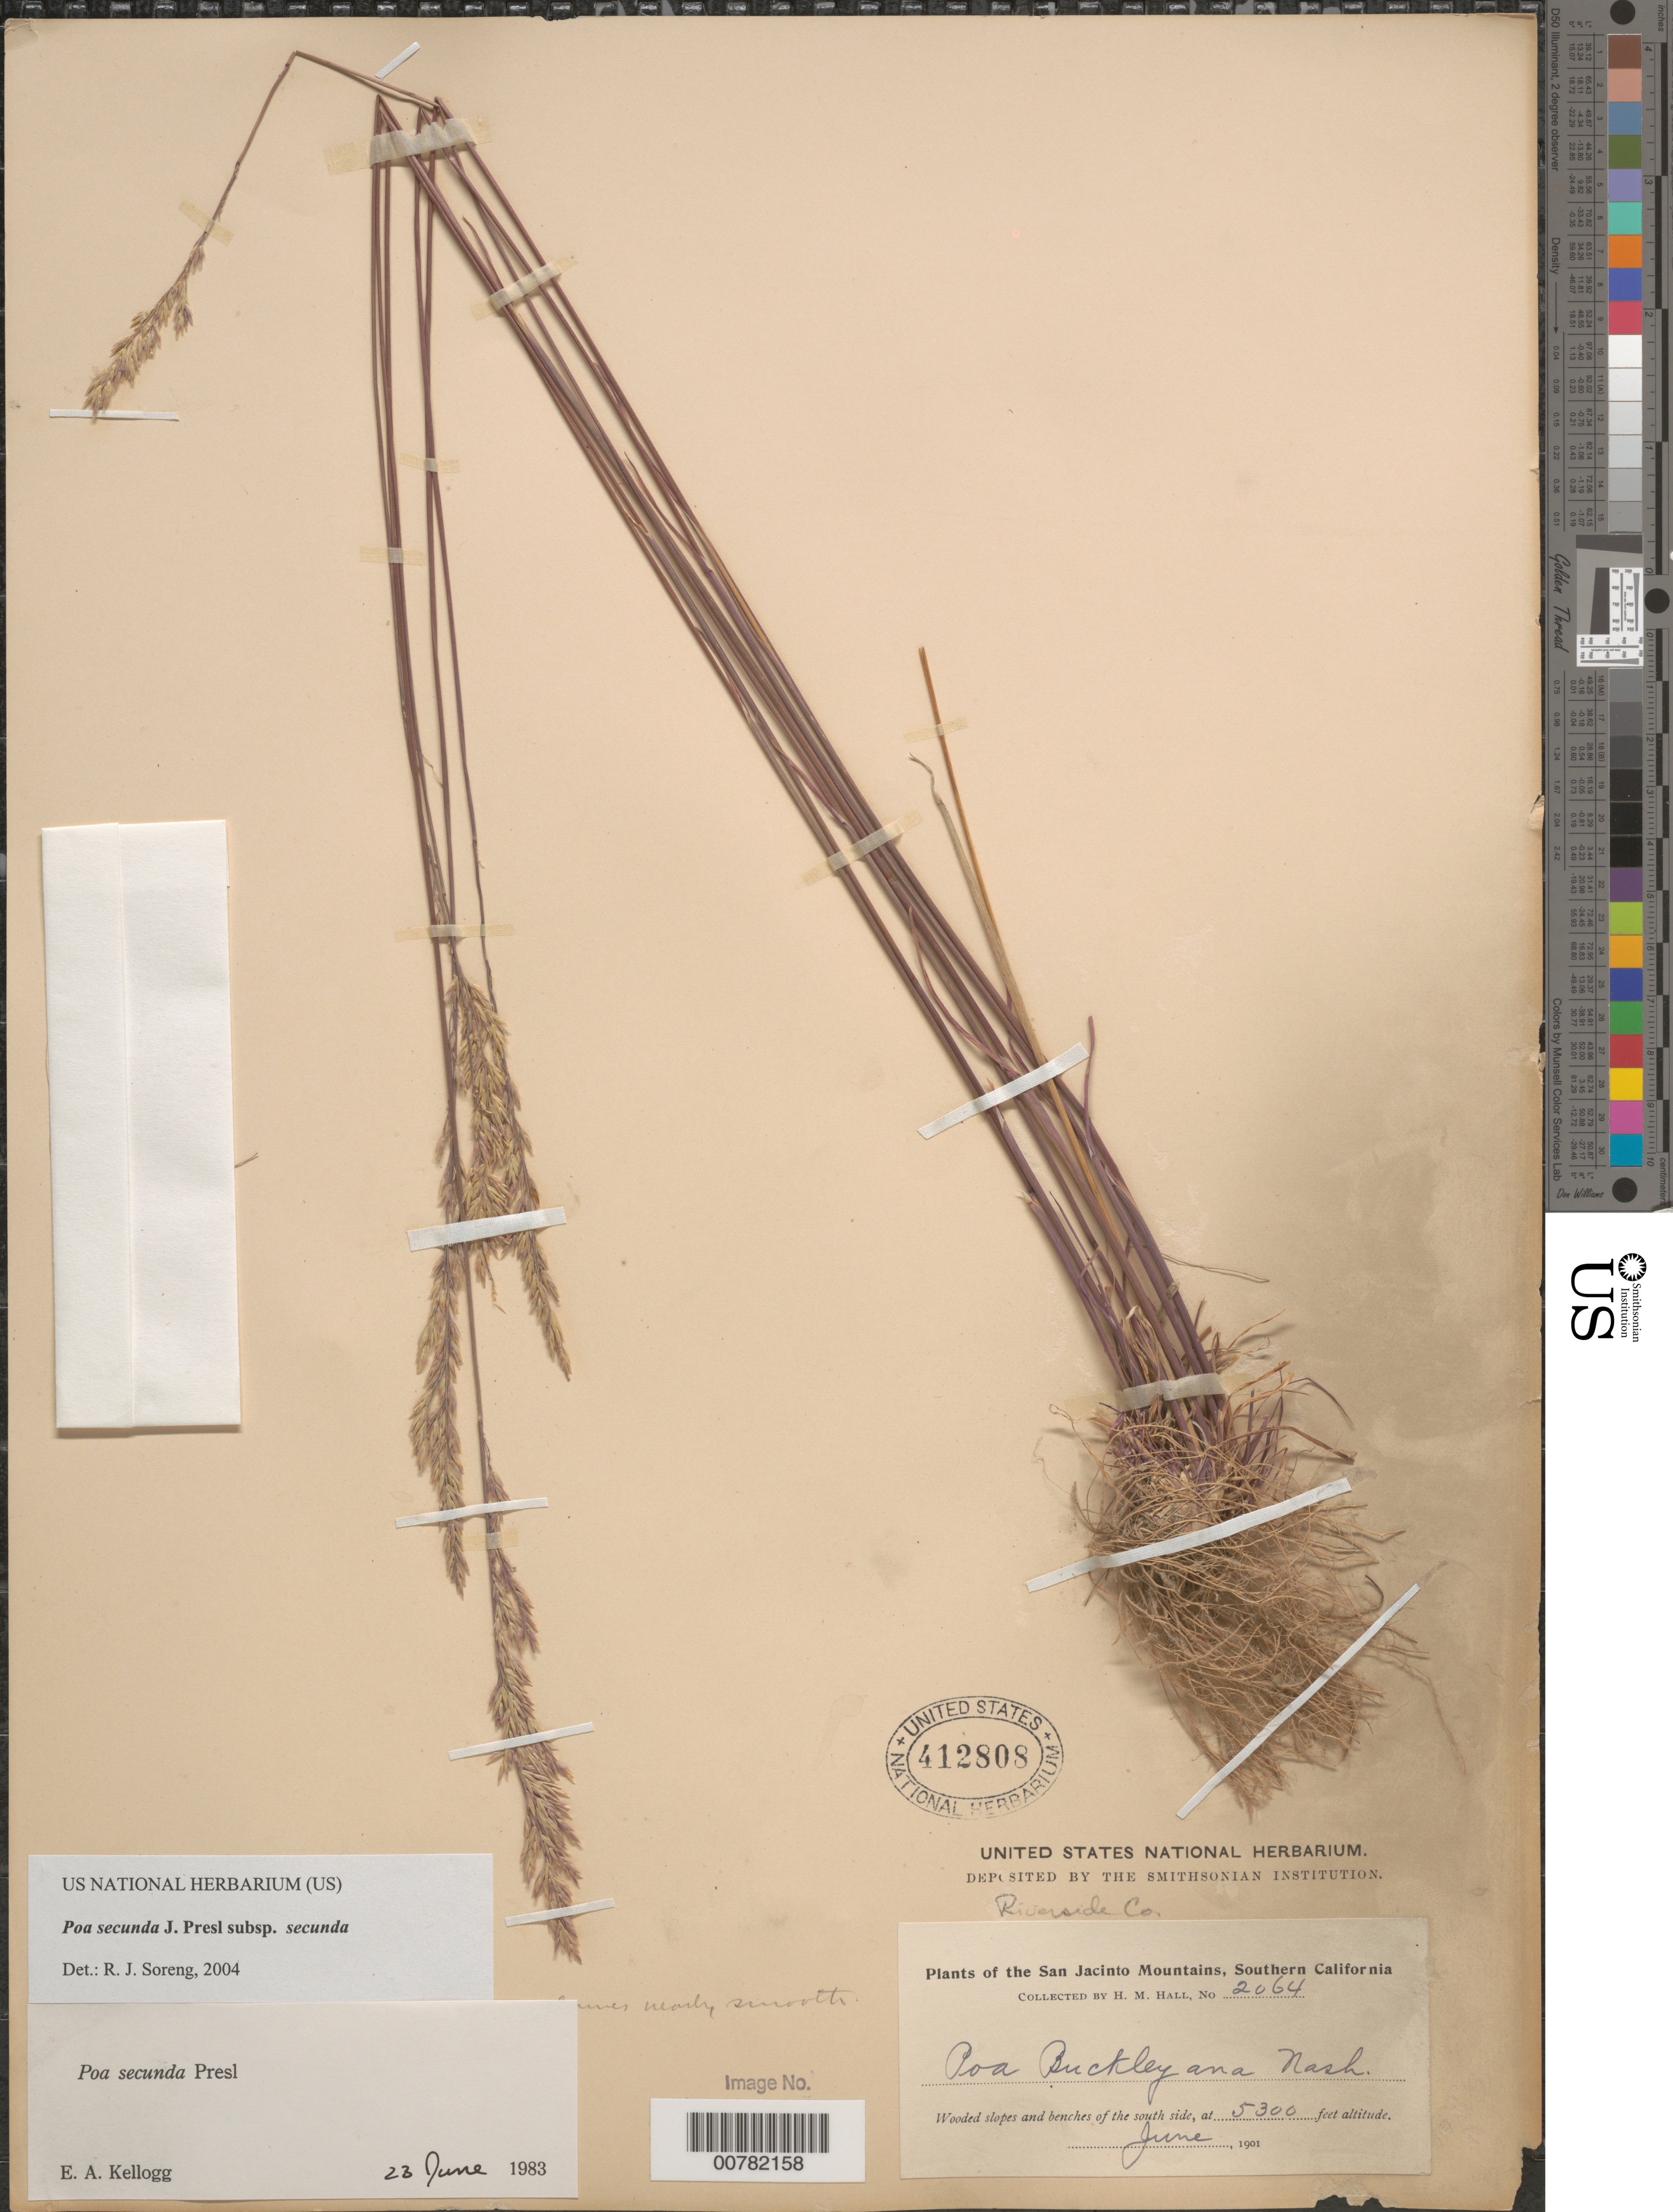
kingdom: Plantae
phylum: Tracheophyta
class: Liliopsida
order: Poales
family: Poaceae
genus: Poa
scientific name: Poa secunda subsp. secunda var. secunda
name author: J. Presl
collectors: H. M. Hall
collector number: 2064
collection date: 1901-06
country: United States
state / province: California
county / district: Riverside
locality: The San Jacinto Mountains, Southern California. Wooded slopes and benches of the south side. Riverside Co.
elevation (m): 1615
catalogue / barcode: US 412808